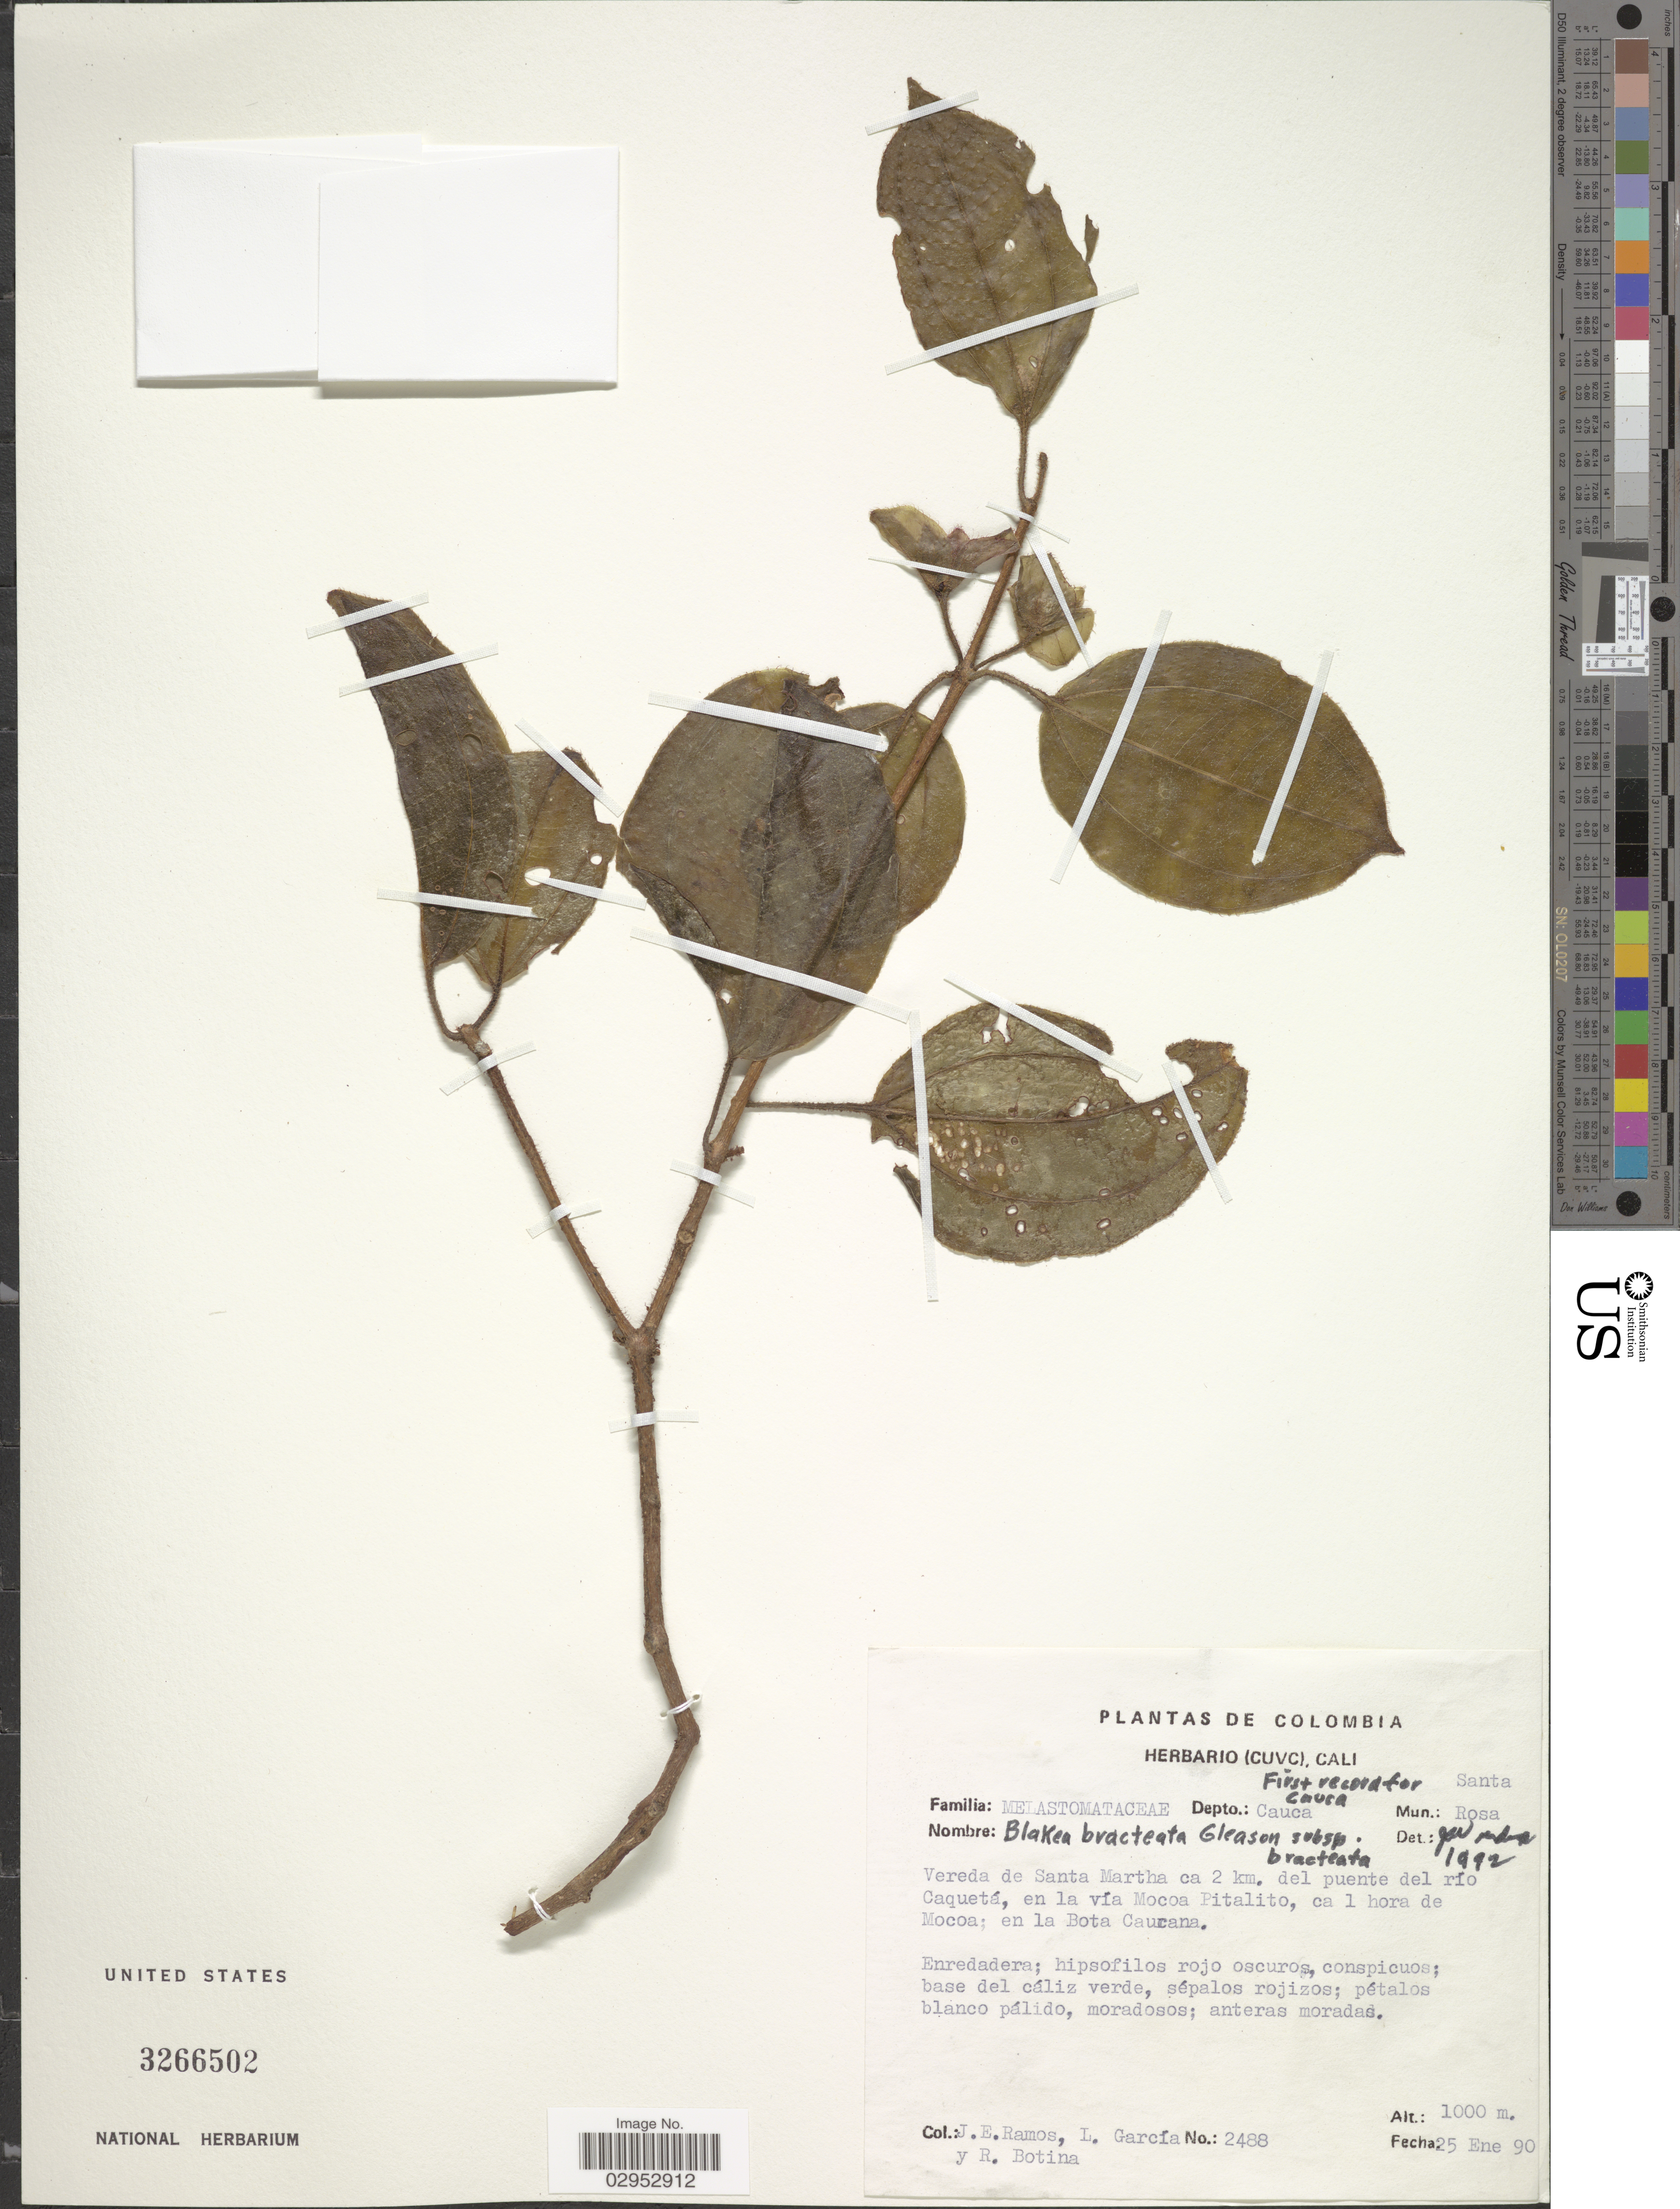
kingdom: Plantae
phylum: Tracheophyta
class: Magnoliopsida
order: Myrtales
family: Melastomataceae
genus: Blakea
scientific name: Blakea bracteata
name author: Gleason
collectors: J. E. Ramos, L. Garcia & R. Botina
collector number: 2488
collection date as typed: Transcribed d/m/y: 25/1/90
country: Colombia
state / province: Cauca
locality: Depto.: Cauca, Mun.: Santa Rosa. Vereda de Santa Martha ca. 2 km. del puente del río Caquetá, en la vía Mocoa Pitalito, ca 1 hora de Mocoa; en la Bot Caurana.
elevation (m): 1000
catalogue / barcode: US 3266502